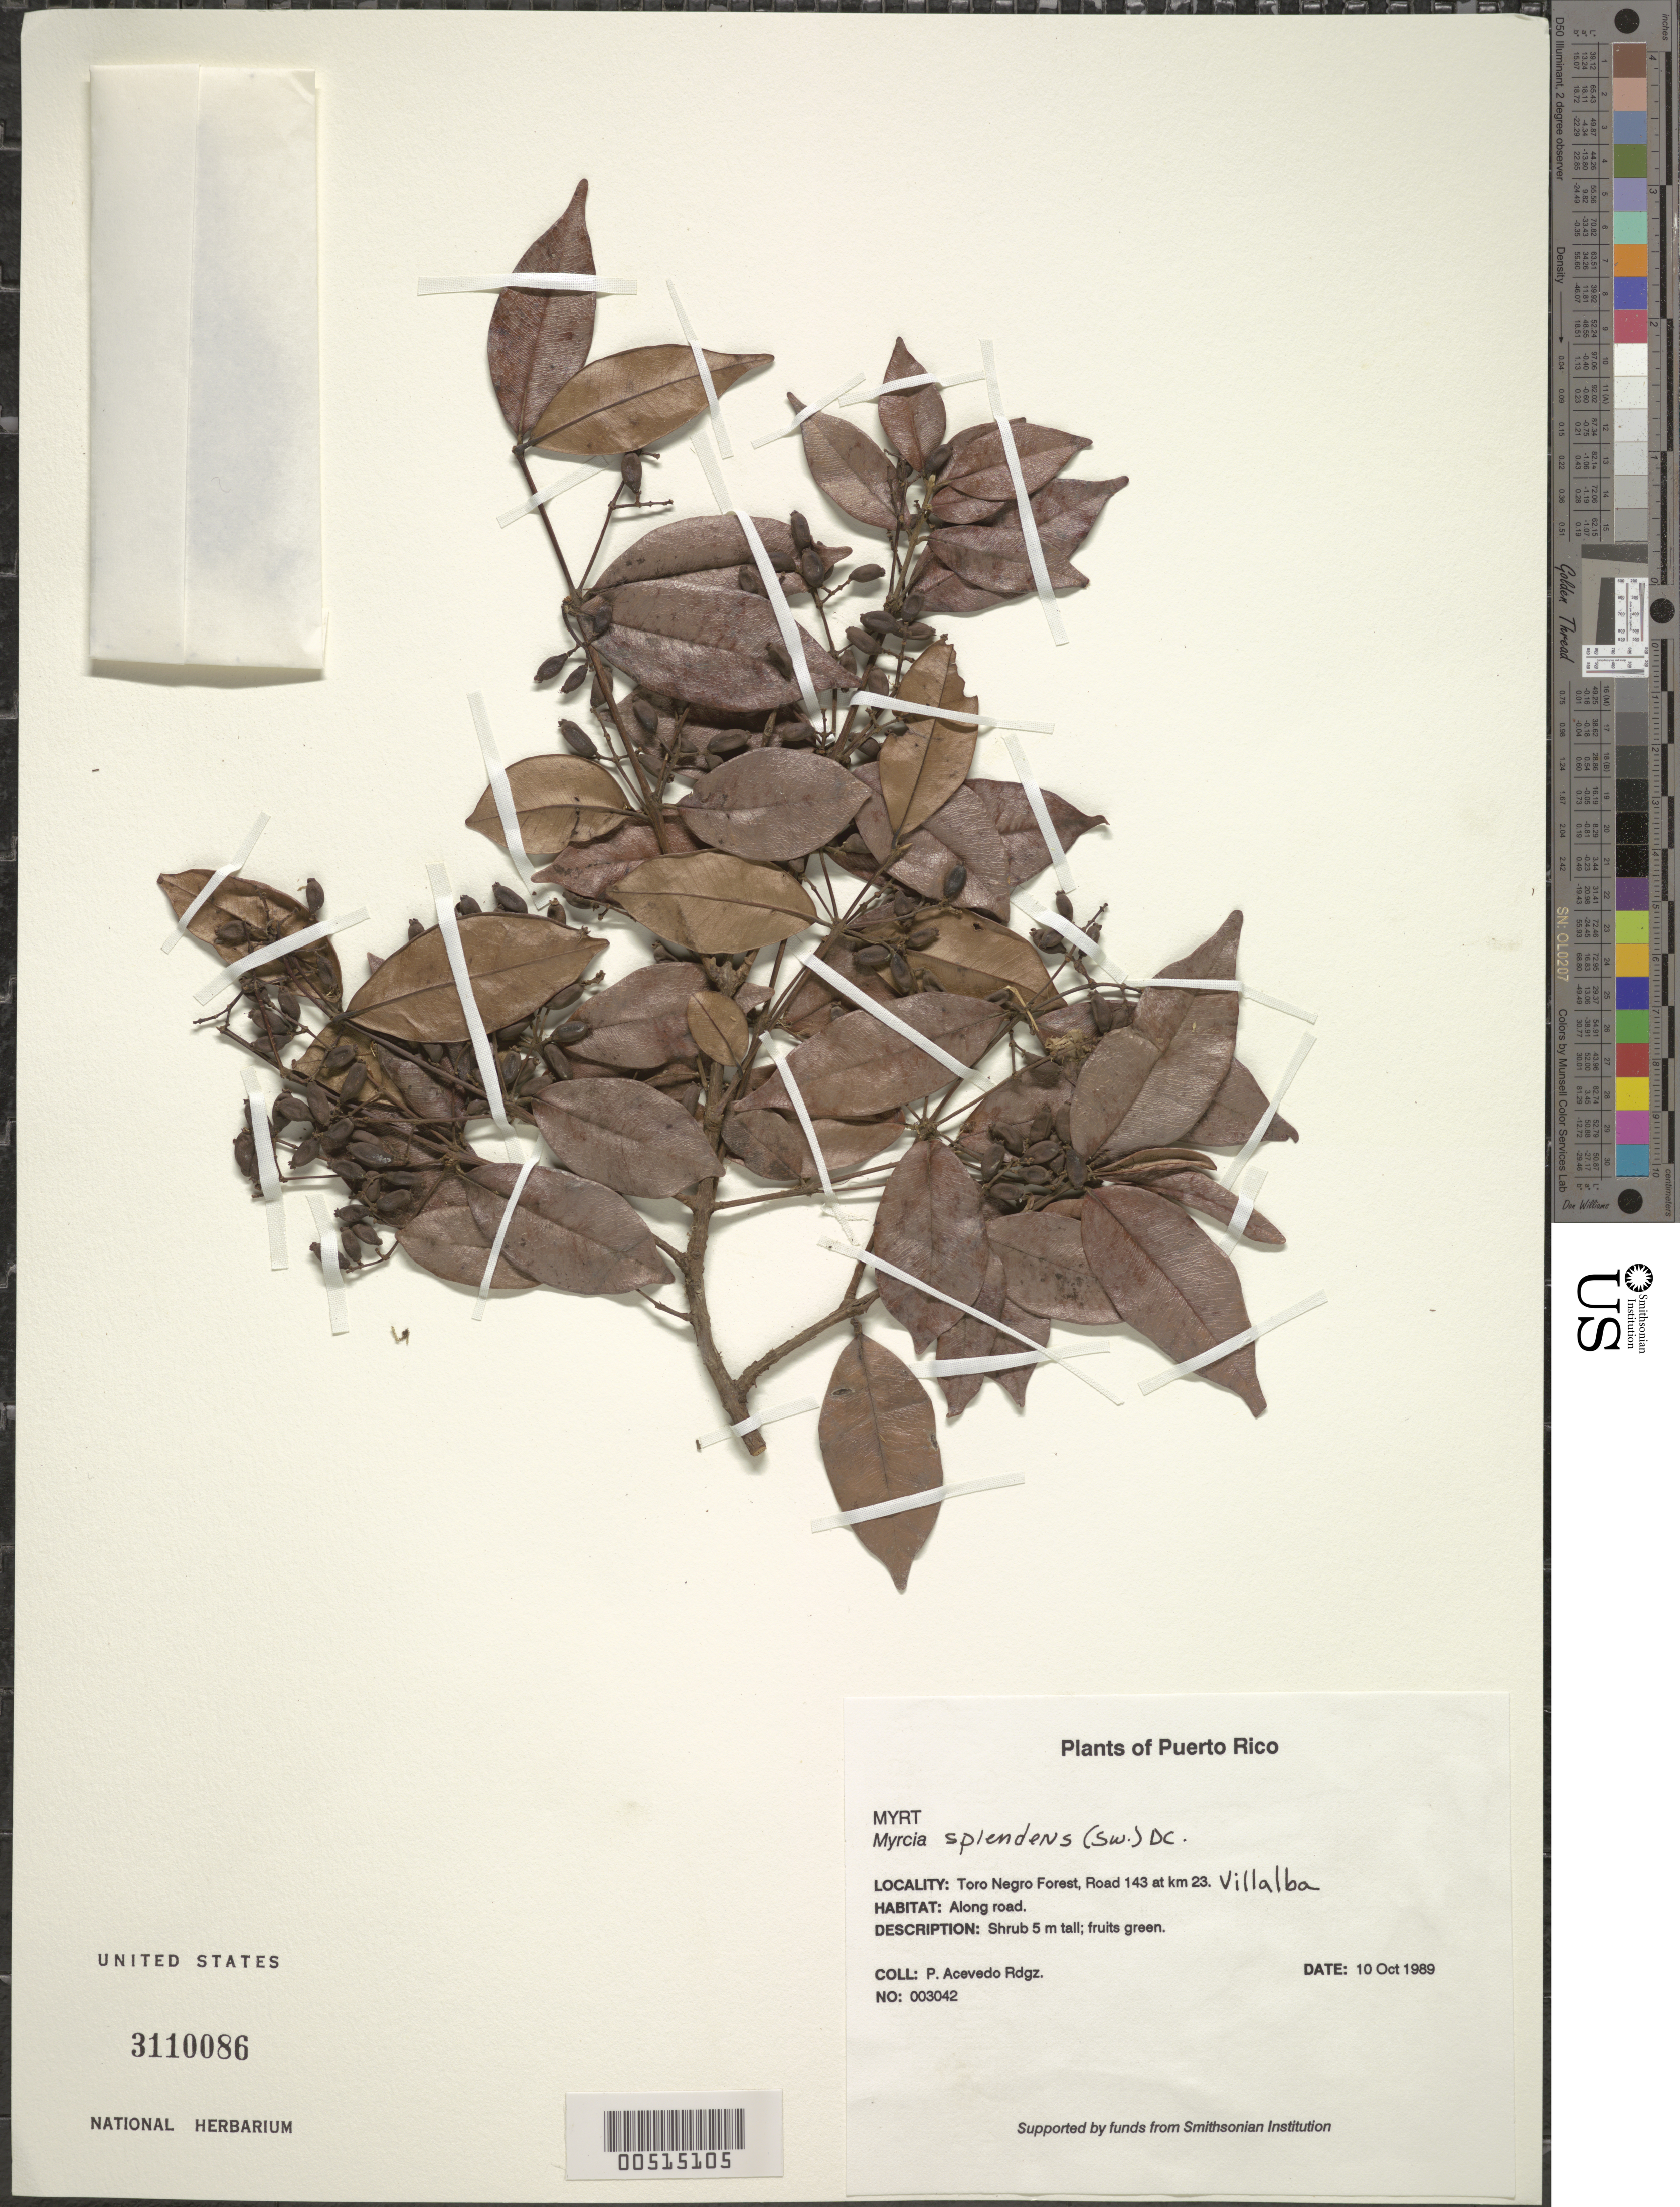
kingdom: Plantae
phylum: Tracheophyta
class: Magnoliopsida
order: Myrtales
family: Myrtaceae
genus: Myrcia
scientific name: Myrcia splendens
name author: (Sw.) DC.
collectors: P. Acevedo-Rodr.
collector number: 3042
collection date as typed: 10 Oct 1989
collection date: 1989-10-10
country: Puerto Rico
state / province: Jayuya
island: Puerto Rico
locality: Jayuya; Toro Negro Forest, Road 143 at km 23.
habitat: Along road.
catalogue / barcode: US 3110086